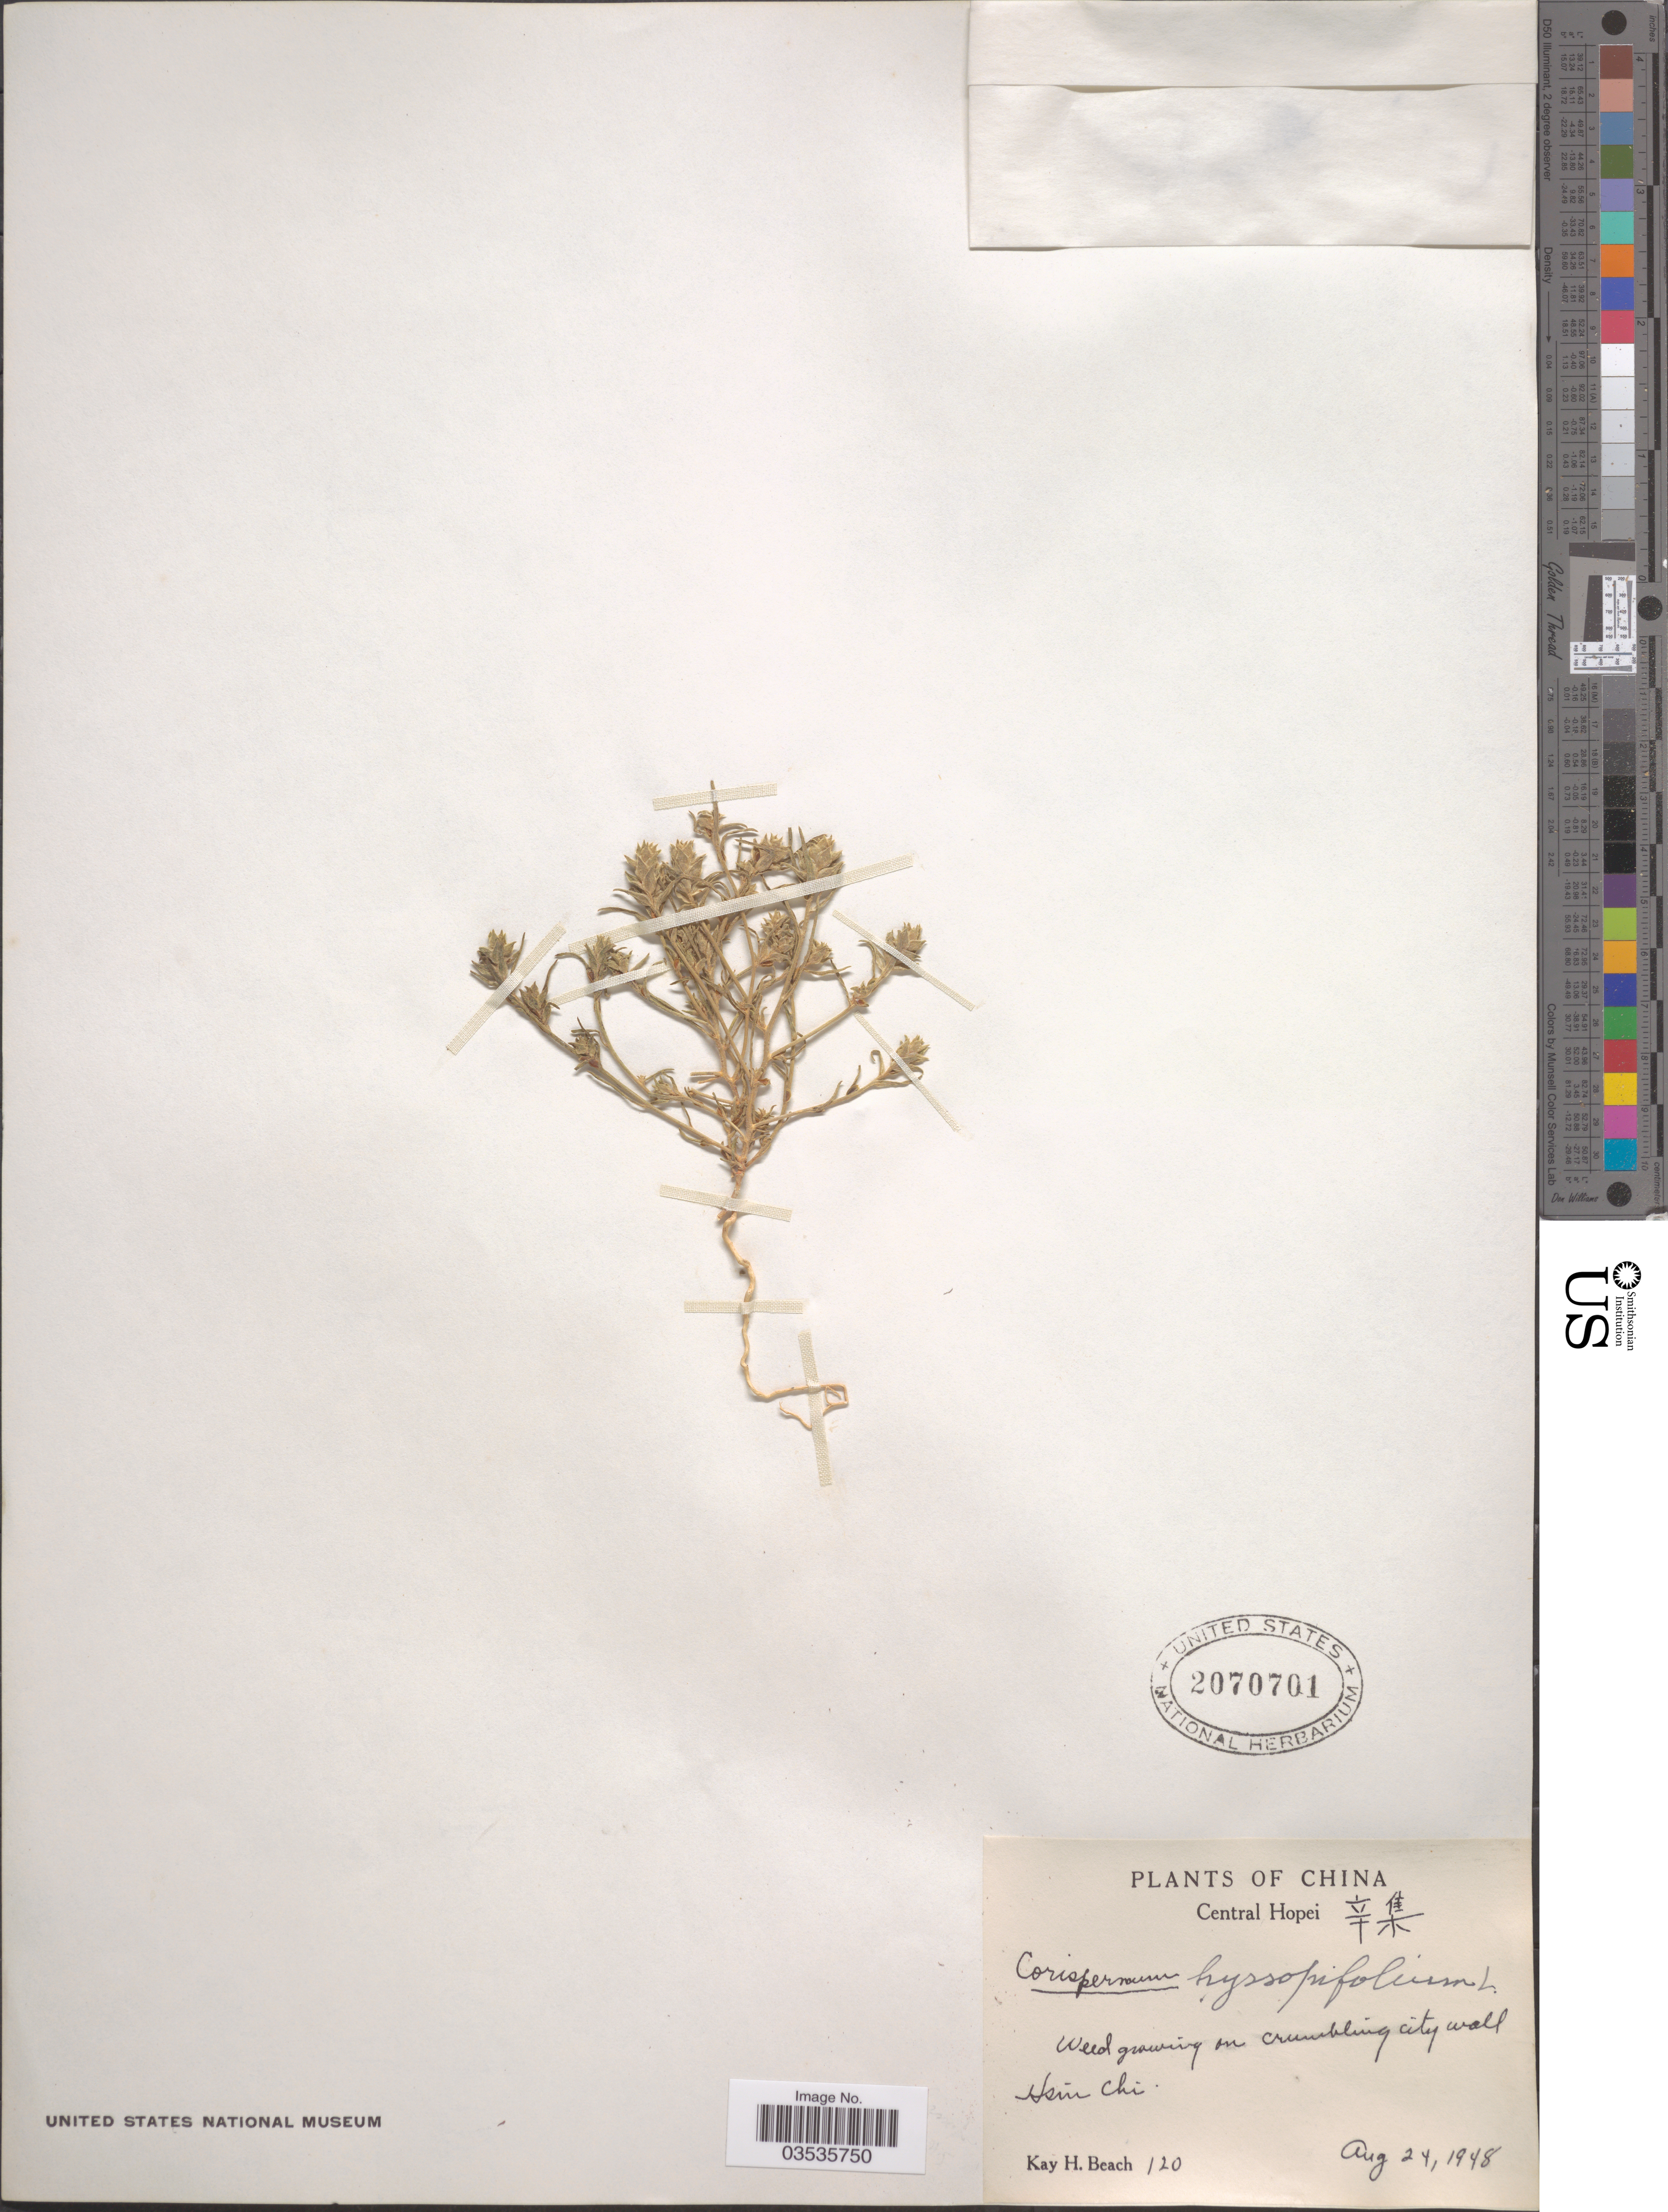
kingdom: Plantae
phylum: Tracheophyta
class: Magnoliopsida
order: Caryophyllales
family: Amaranthaceae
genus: Corispermum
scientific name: Corispermum hyssopifolium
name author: L.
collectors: K. H. Beach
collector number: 120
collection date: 1948-08-24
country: China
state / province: Hebei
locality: Central Hopei. Crumbling city wall Hsin Chi.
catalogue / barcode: US 2070701